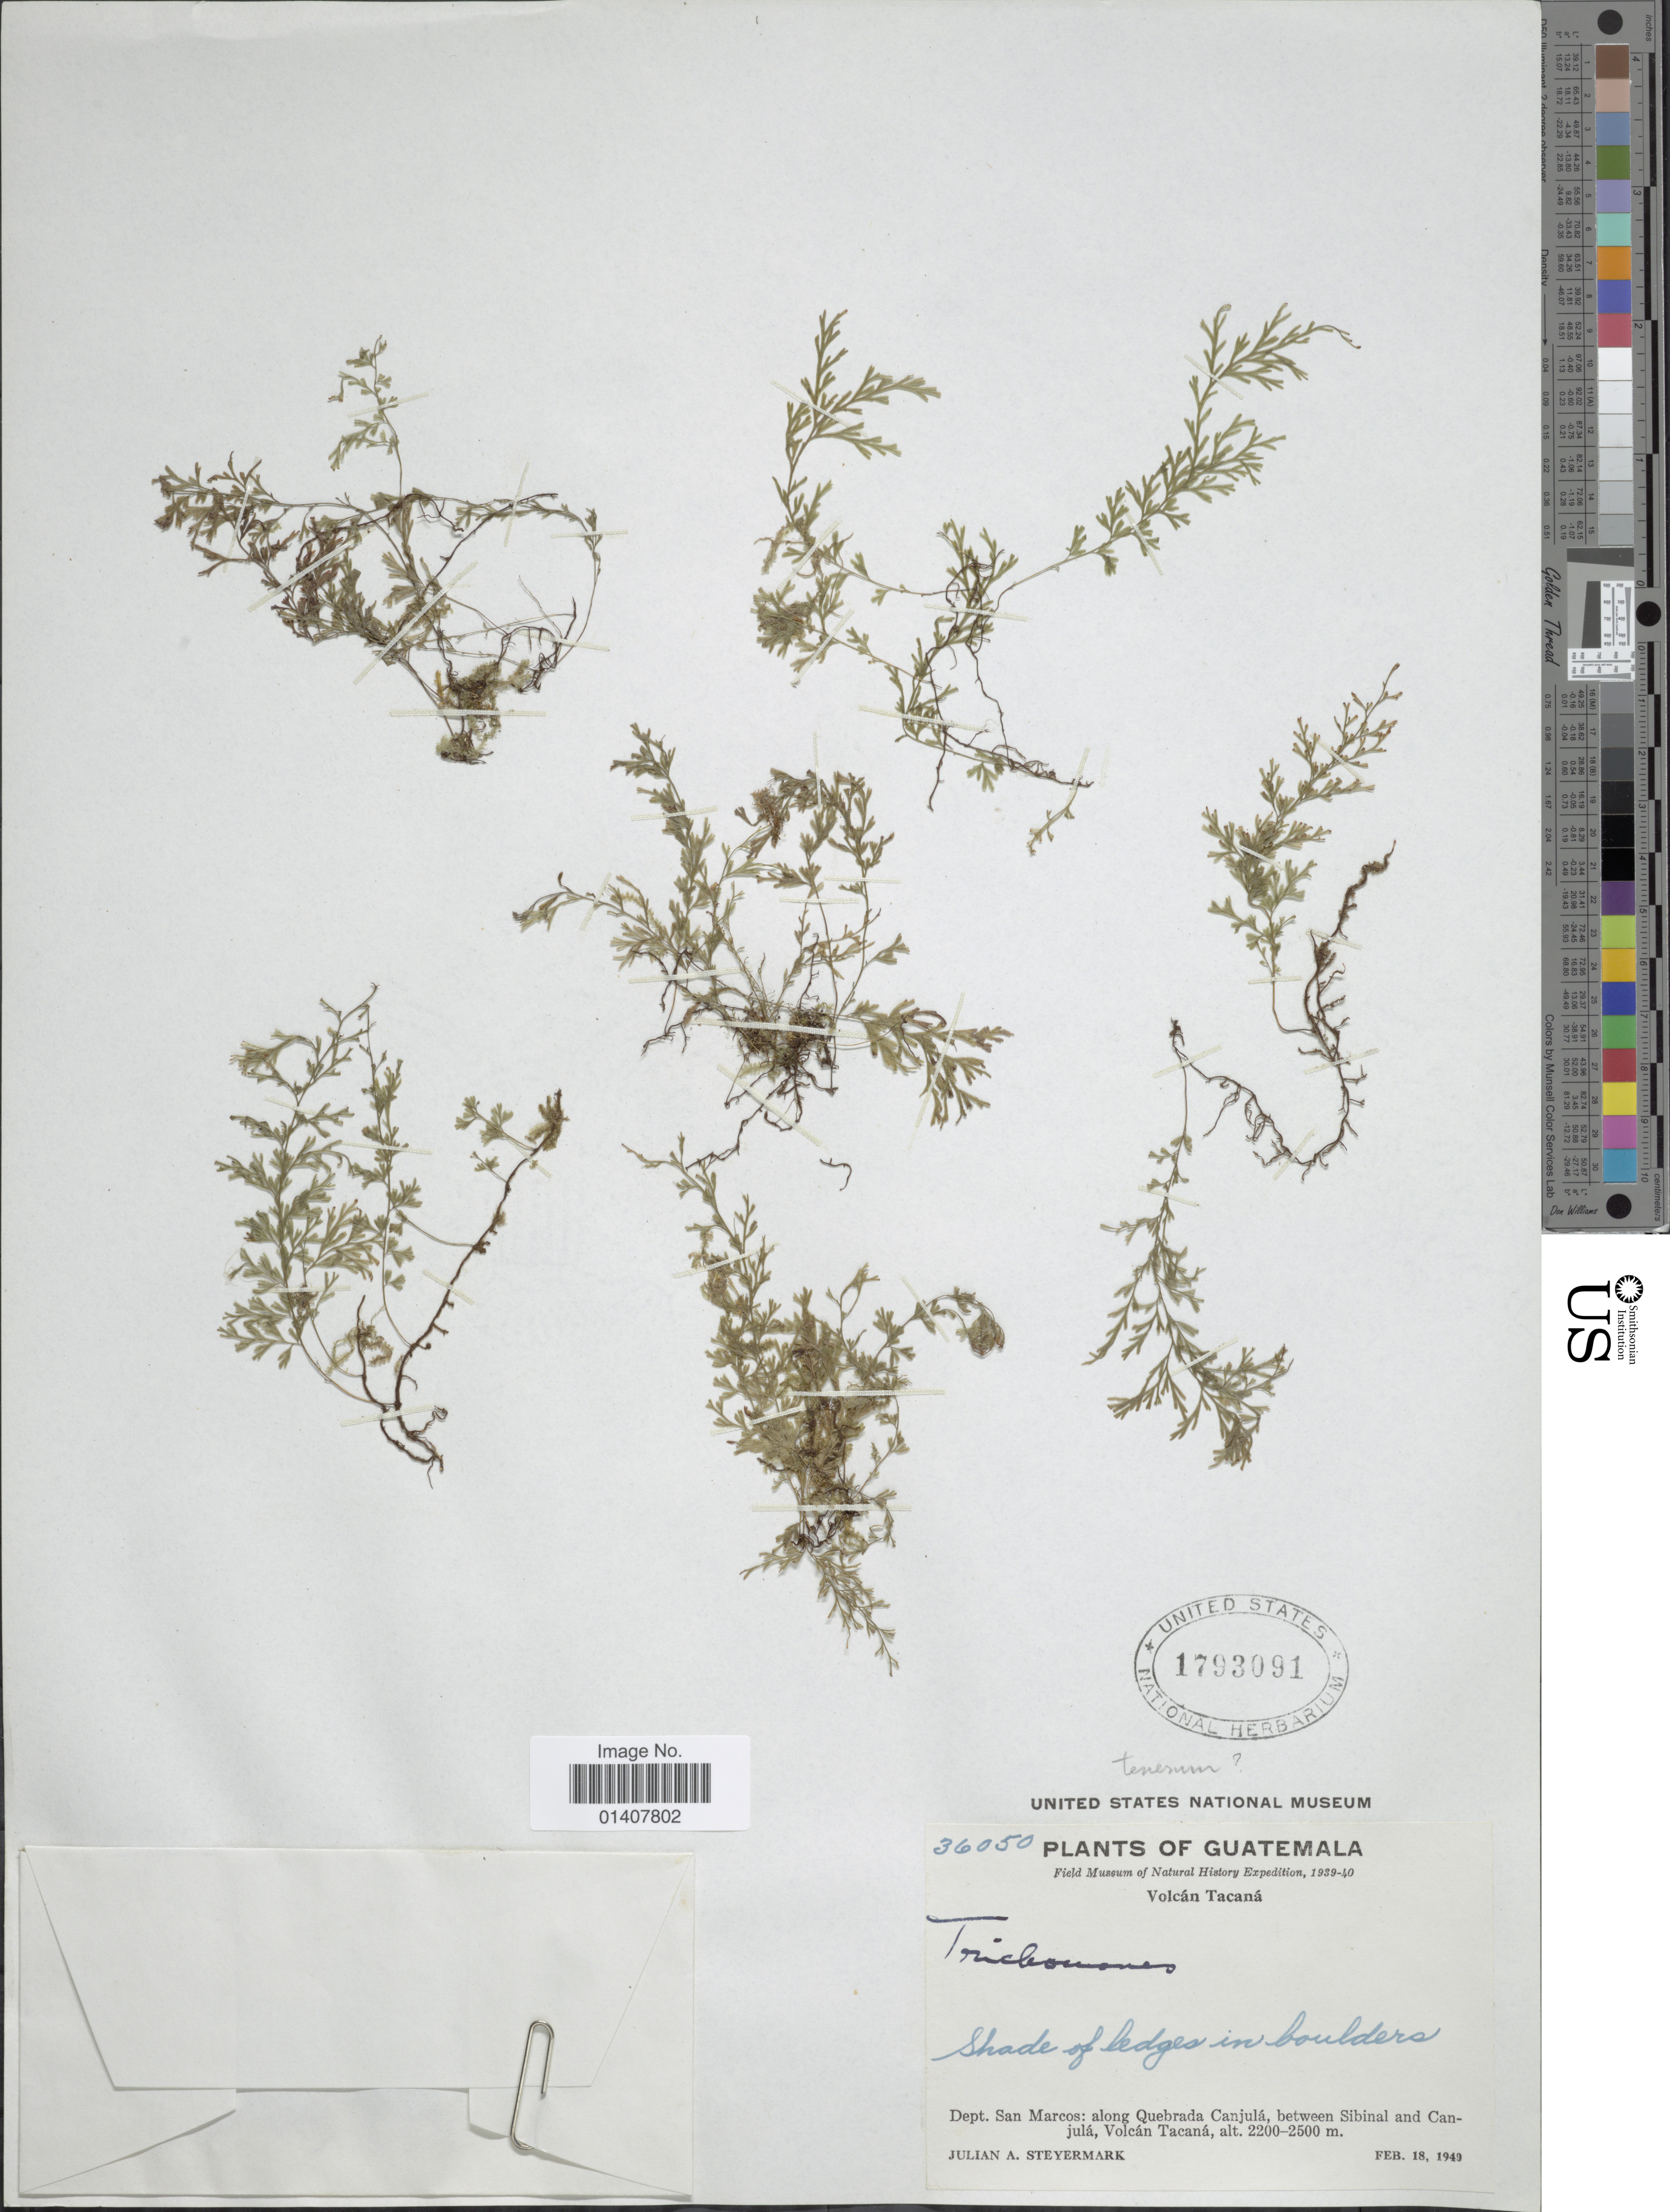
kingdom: Plantae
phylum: Tracheophyta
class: Polypodiopsida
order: Hymenophyllales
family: Hymenophyllaceae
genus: Trichomanes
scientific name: Trichomanes sp.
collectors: J. Steyermark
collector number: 36050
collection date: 1949-02-18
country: Guatemala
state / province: San Marcos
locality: Volcán Tacaná, Dept. San Marcos: along Quebrada Canjulá, between Sibinal and Canajulá, Volcan Tacaná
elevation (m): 2200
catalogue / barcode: US 1793091